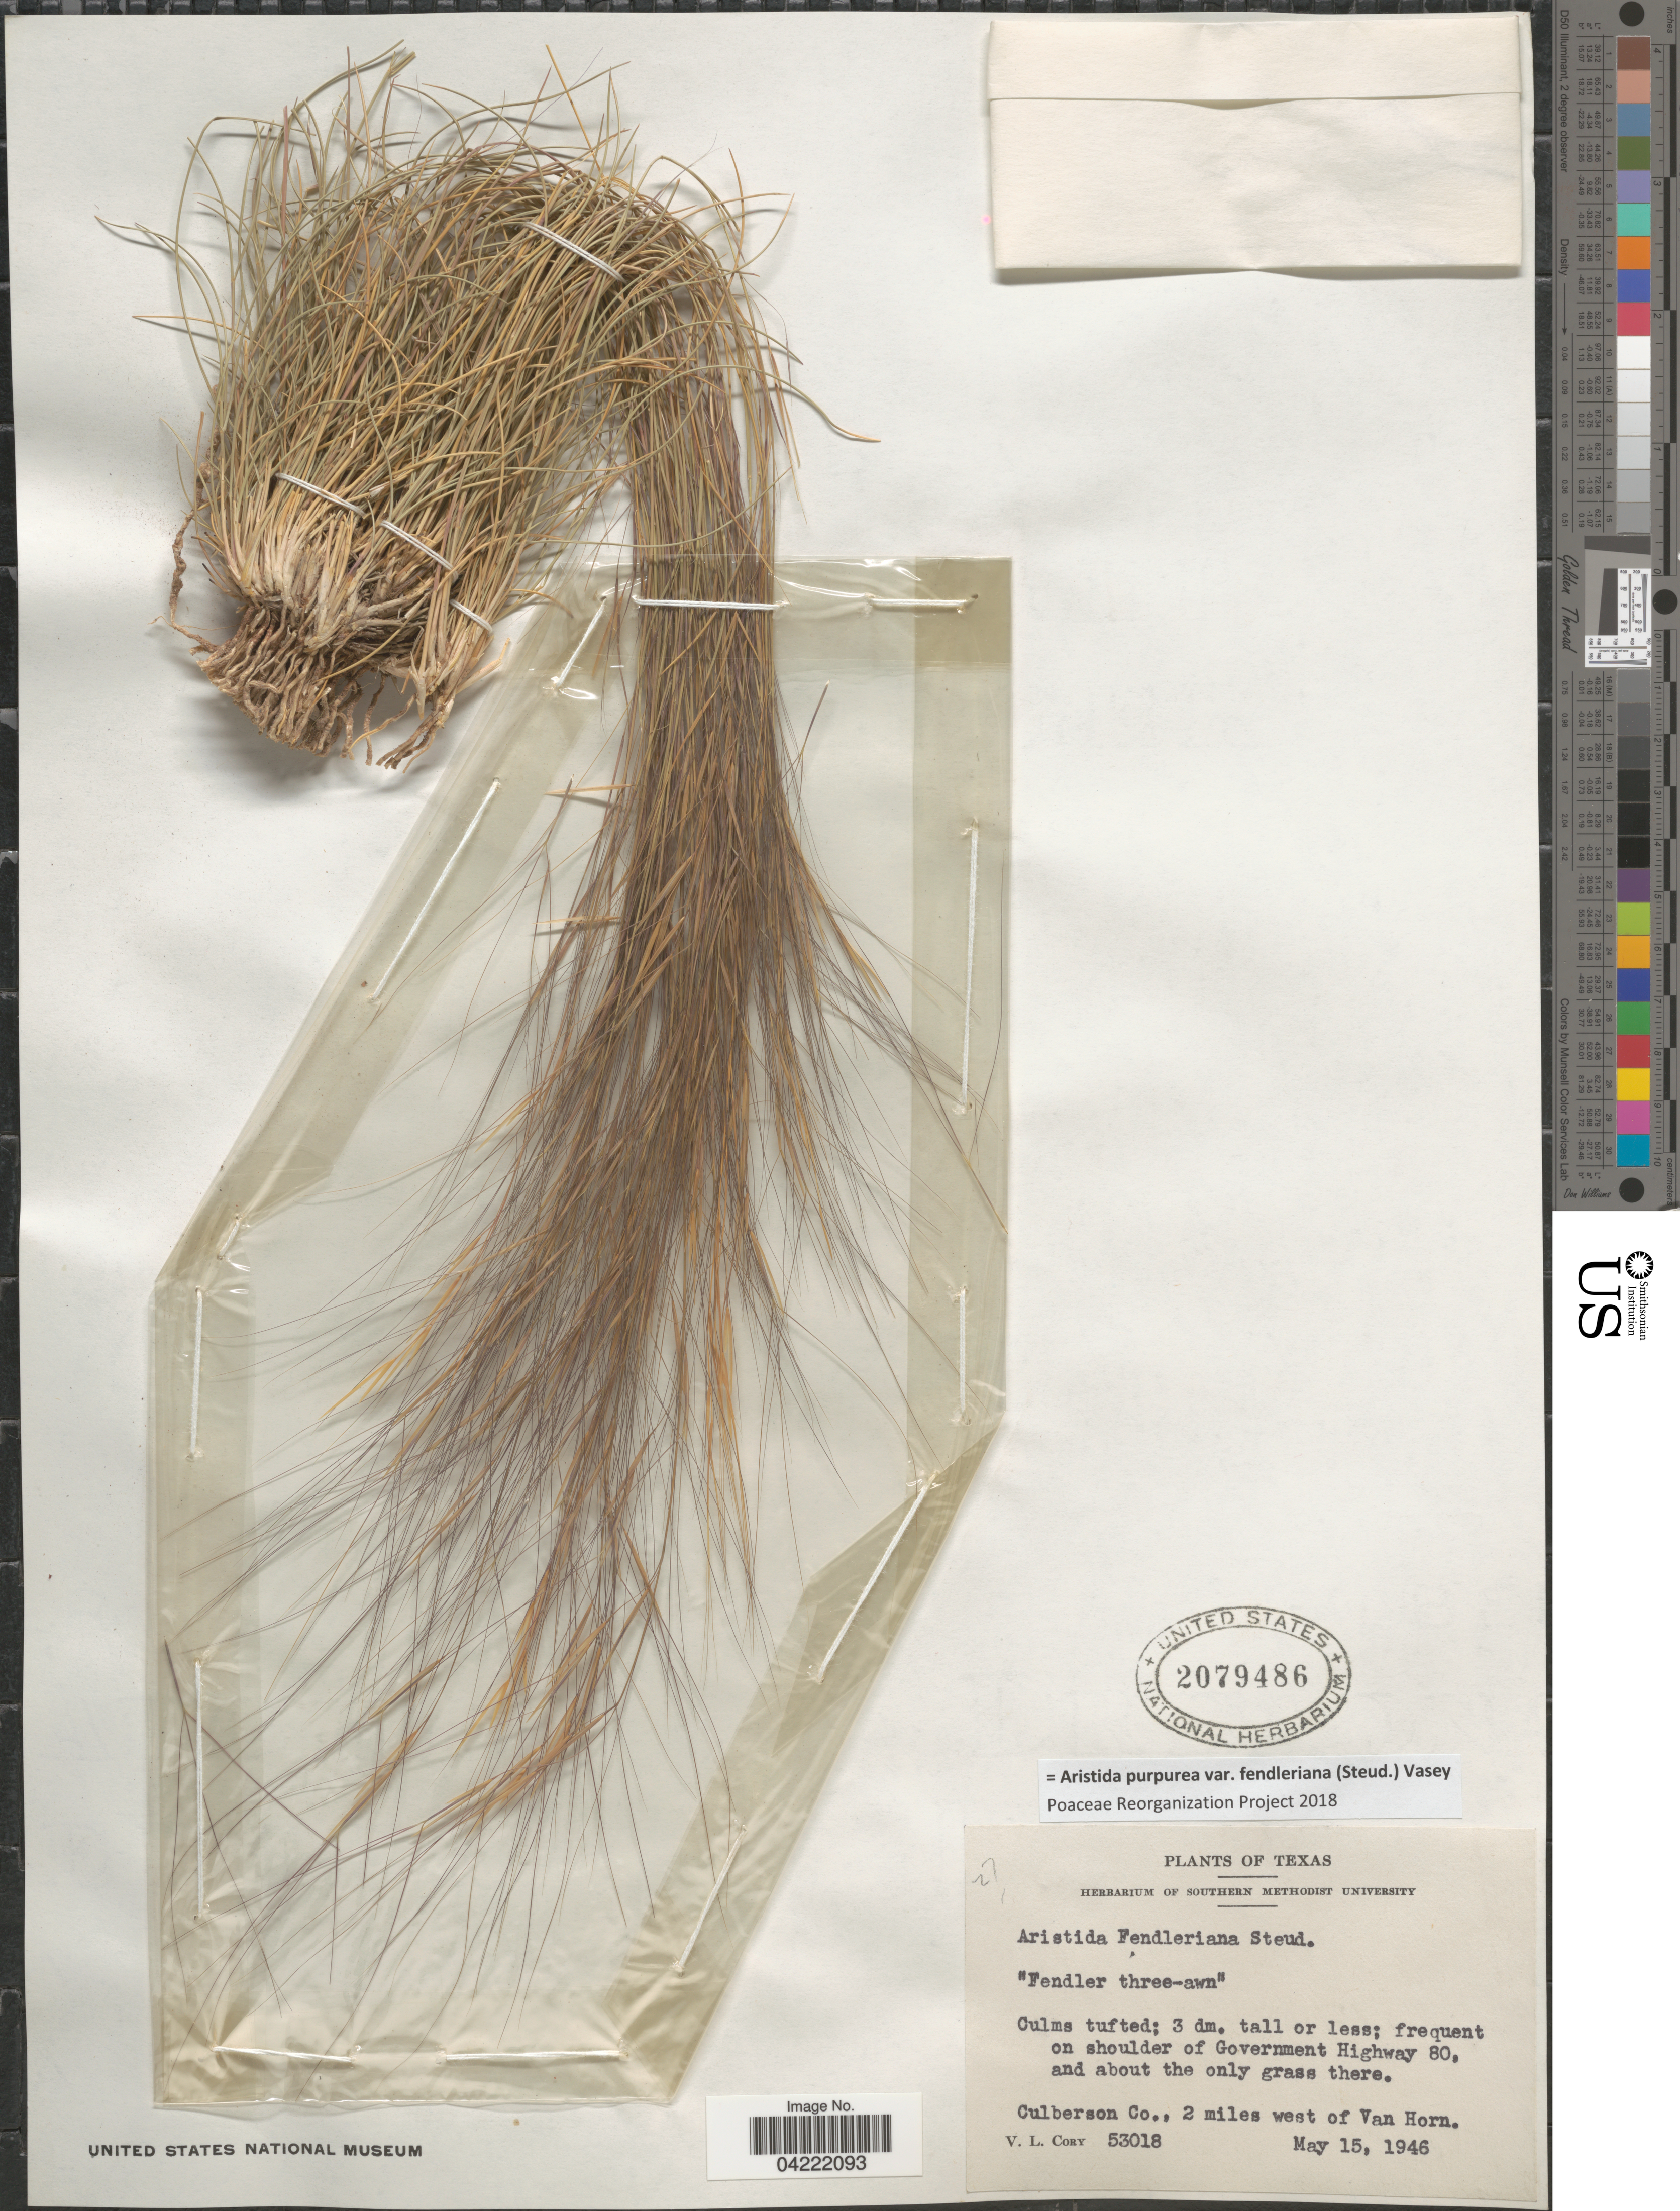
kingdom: Plantae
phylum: Tracheophyta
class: Liliopsida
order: Poales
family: Poaceae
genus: Aristida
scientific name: Aristida purpurea var. fendleriana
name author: (Steud.) Vasey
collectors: V. Cory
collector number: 53018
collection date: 1946-05-15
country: United States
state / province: Texas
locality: Frequent on shoulder of Government Highway 80, and about the only grass there. Culberson Co., 2 miles west of Van Horn.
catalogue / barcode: US 2079486